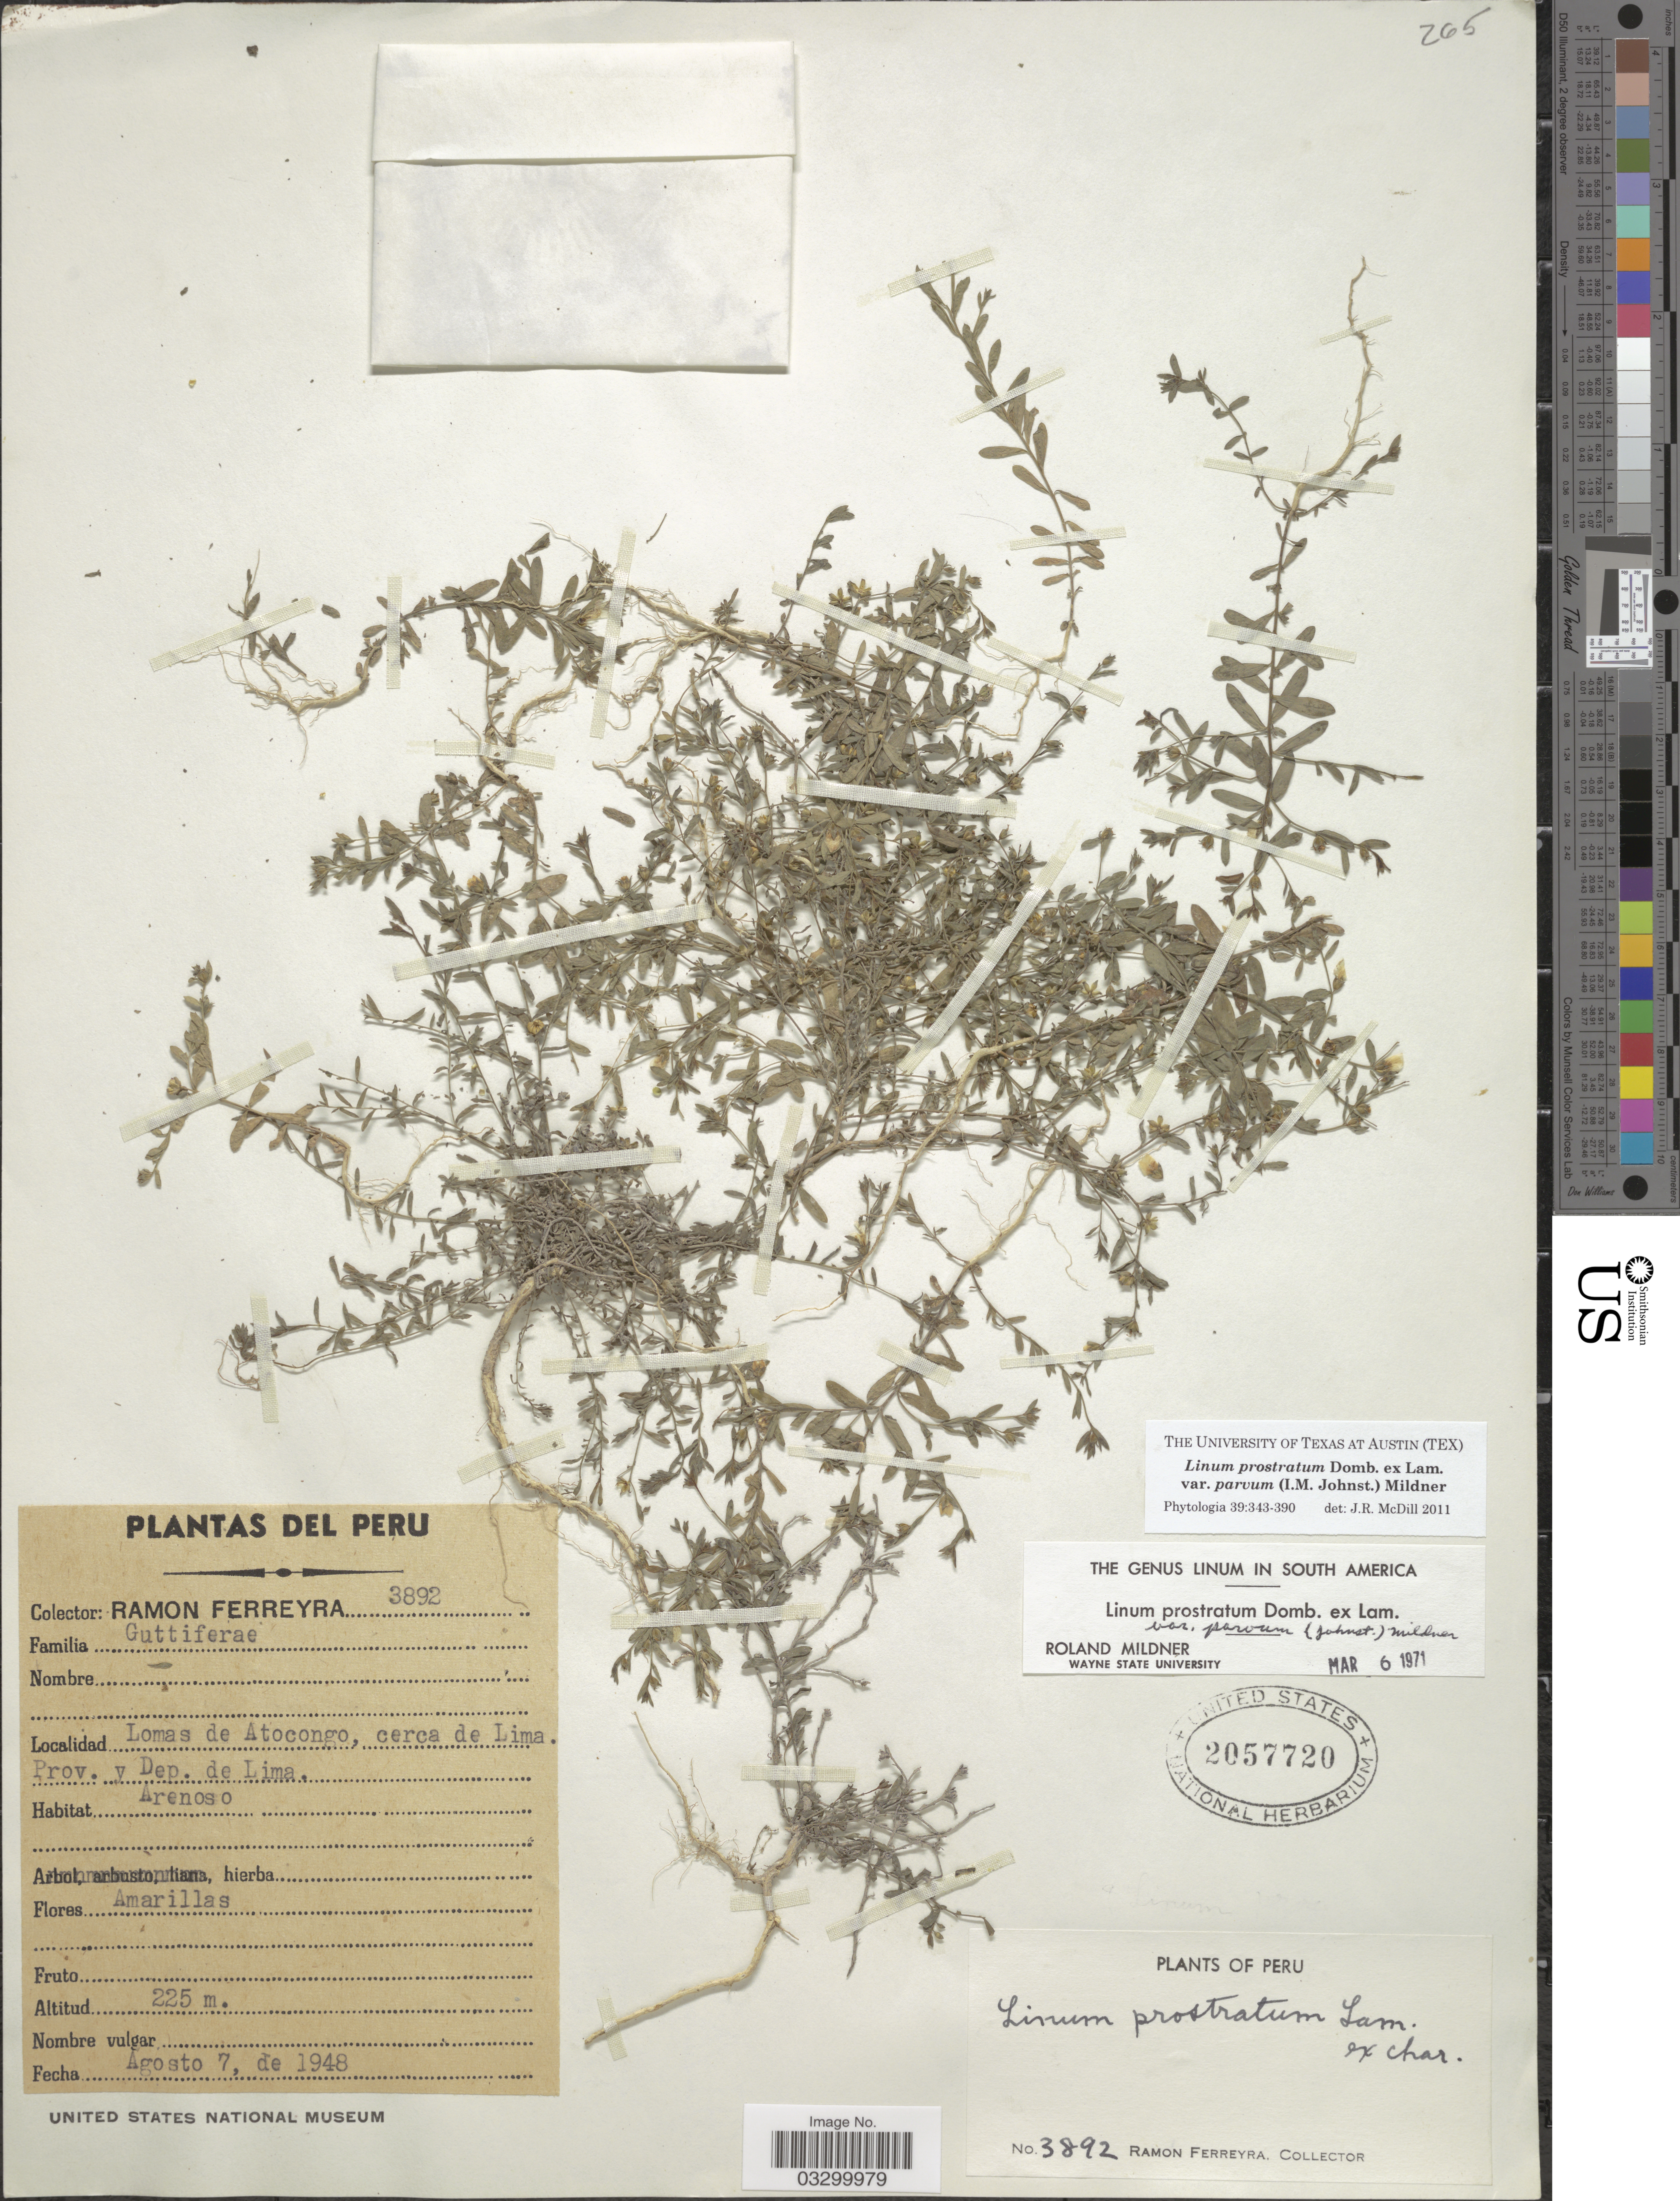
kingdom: Plantae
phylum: Tracheophyta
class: Magnoliopsida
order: Malpighiales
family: Linaceae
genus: Linum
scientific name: Linum prostratum var. parvum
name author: (I.M. Johnst.) Mildner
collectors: R. A. Ferreyra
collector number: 3892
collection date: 1948-08-07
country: Peru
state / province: Lima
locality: Lomas de Atocongo, cerca de Lima. Prov. y Dep. de Lima.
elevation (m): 225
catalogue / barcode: US 2057720